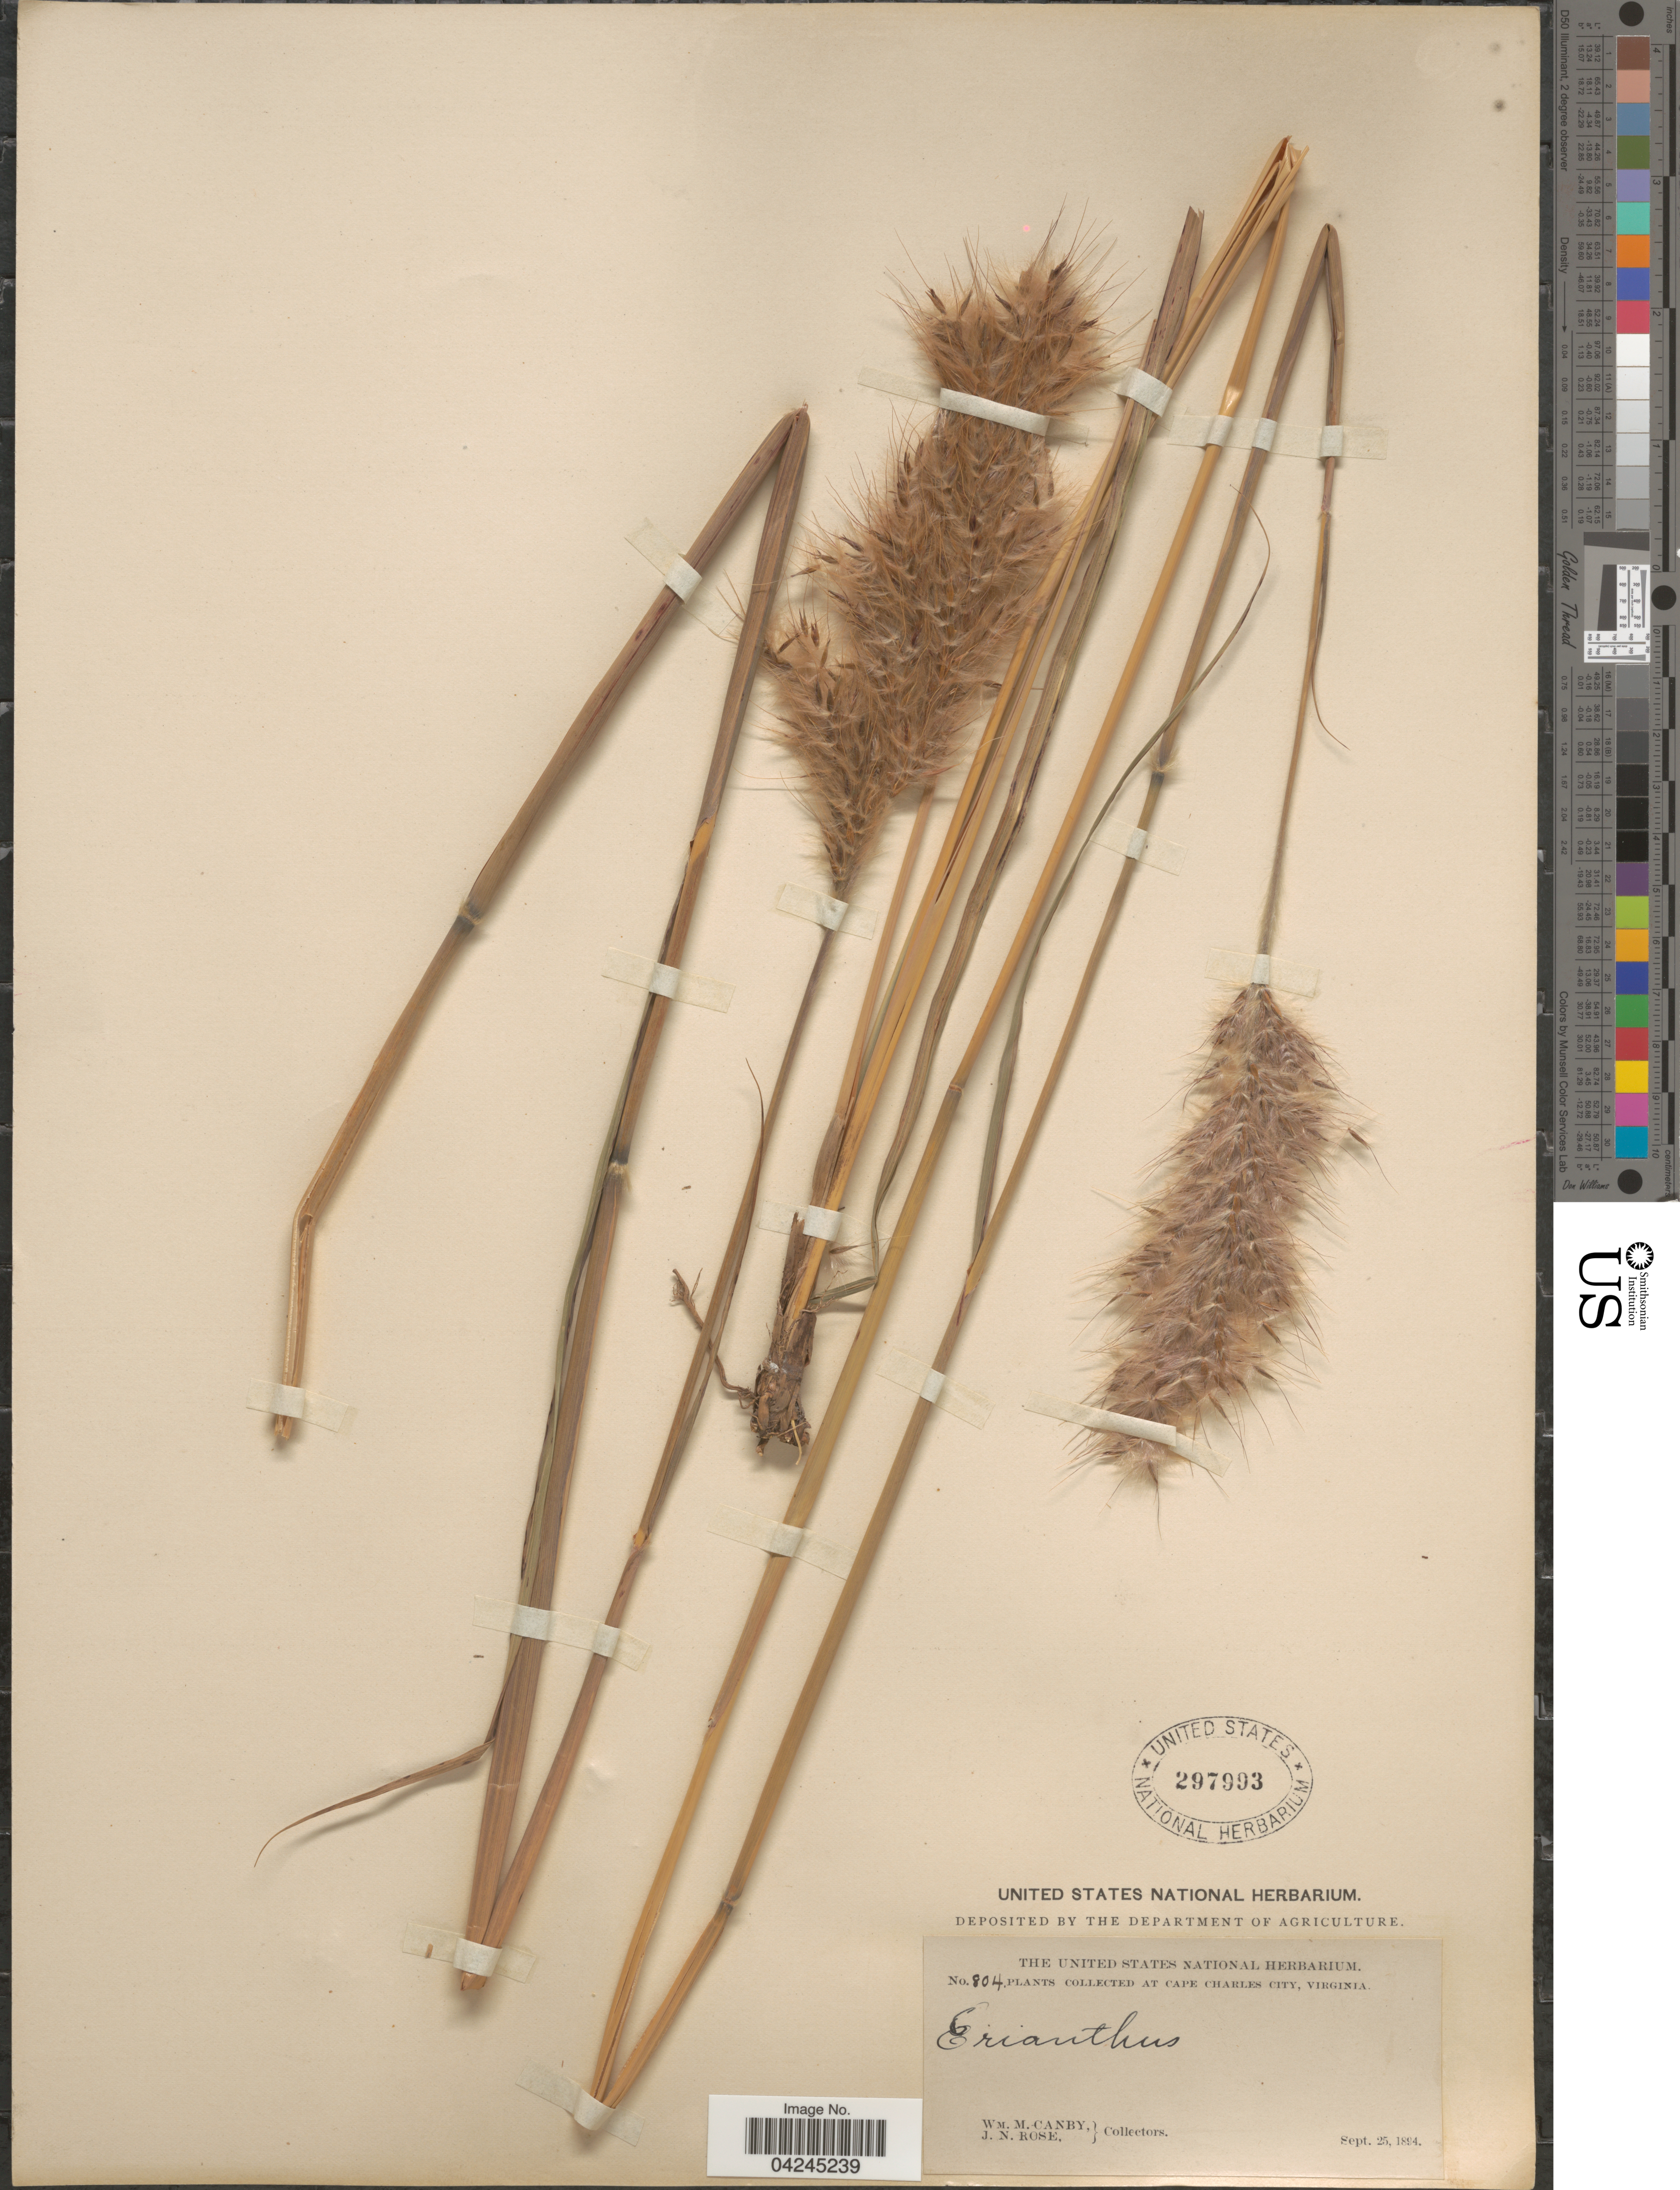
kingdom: Plantae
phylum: Tracheophyta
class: Liliopsida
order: Poales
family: Poaceae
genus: Erianthus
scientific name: Erianthus sp.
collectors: W. M. Canby & J. N. Rose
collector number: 804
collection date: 1894-09-25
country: United States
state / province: Virginia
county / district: Charles City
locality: At Cape Charles City.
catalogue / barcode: US 297993